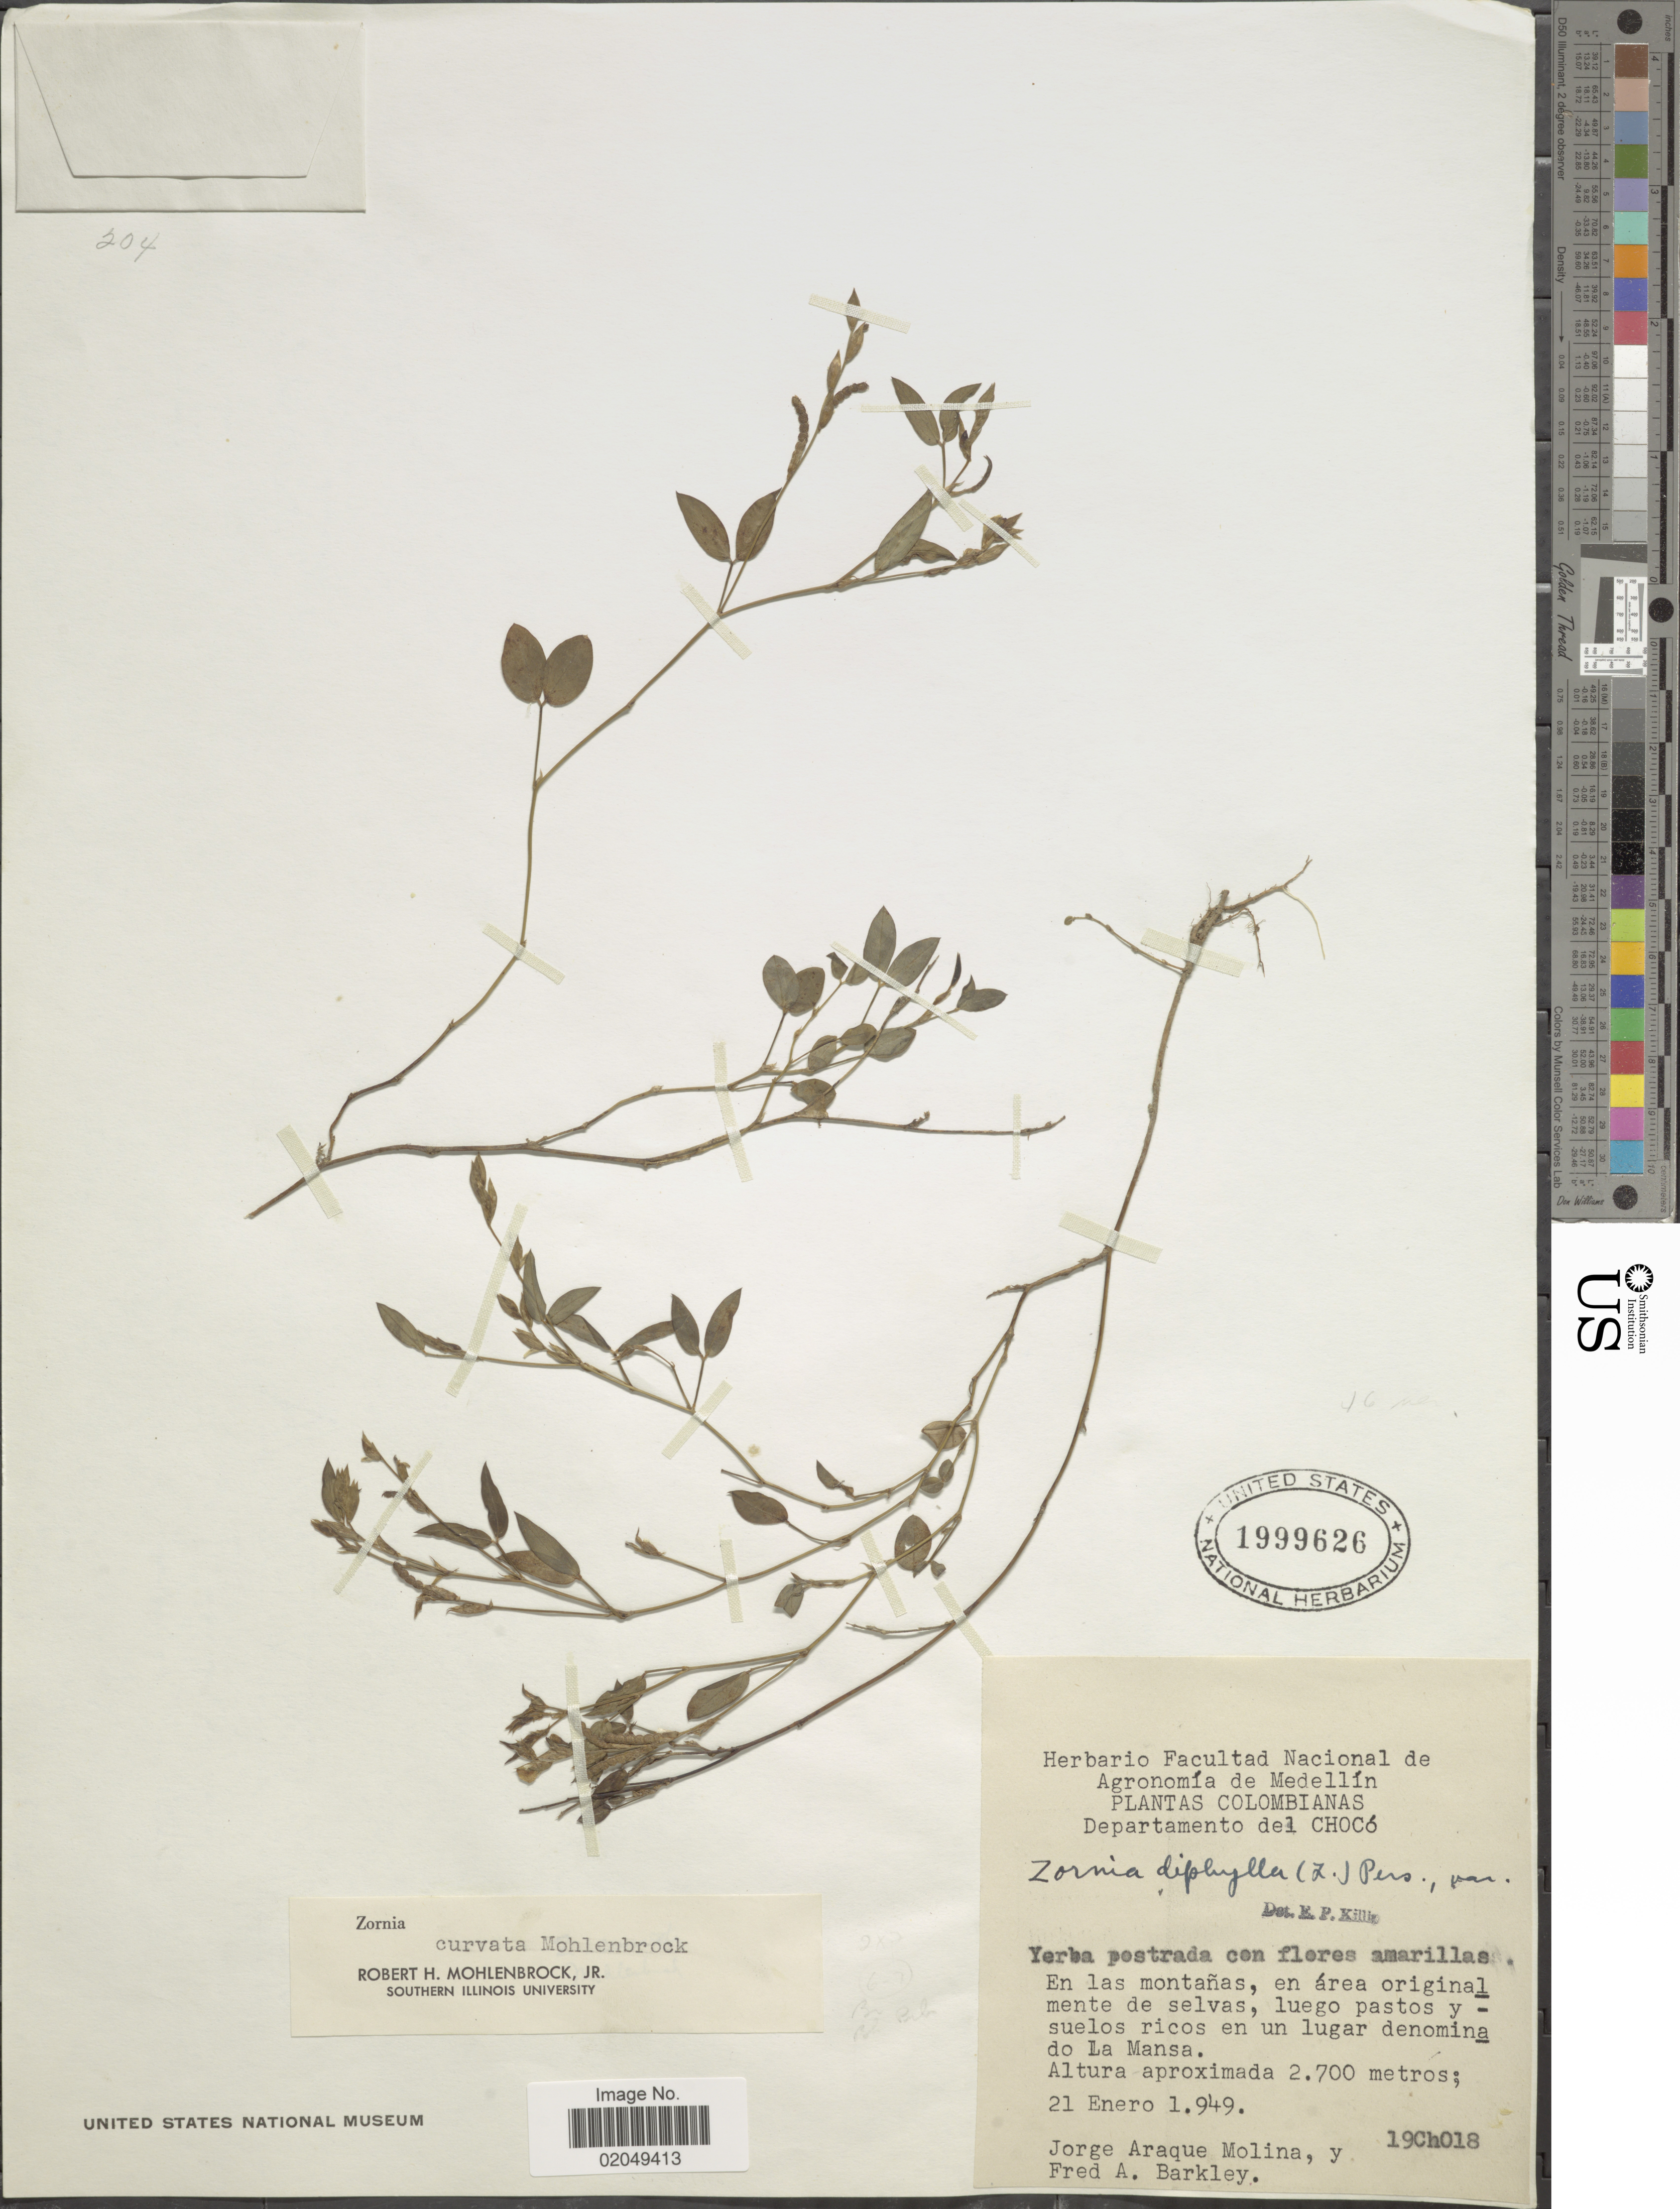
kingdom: Plantae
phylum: Tracheophyta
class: Magnoliopsida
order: Fabales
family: Fabaceae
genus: Zornia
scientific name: Zornia curvata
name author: Mohlenbr.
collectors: J. Araque Molina & F. A. Barkley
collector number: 19Ch018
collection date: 1949-01-21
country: Colombia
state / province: Chocó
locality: En las montanas, en area original mente de selvas, luego pastos y suelos ricos en un lugar denomina do La Mansa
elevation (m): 2700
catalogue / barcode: US 1999626